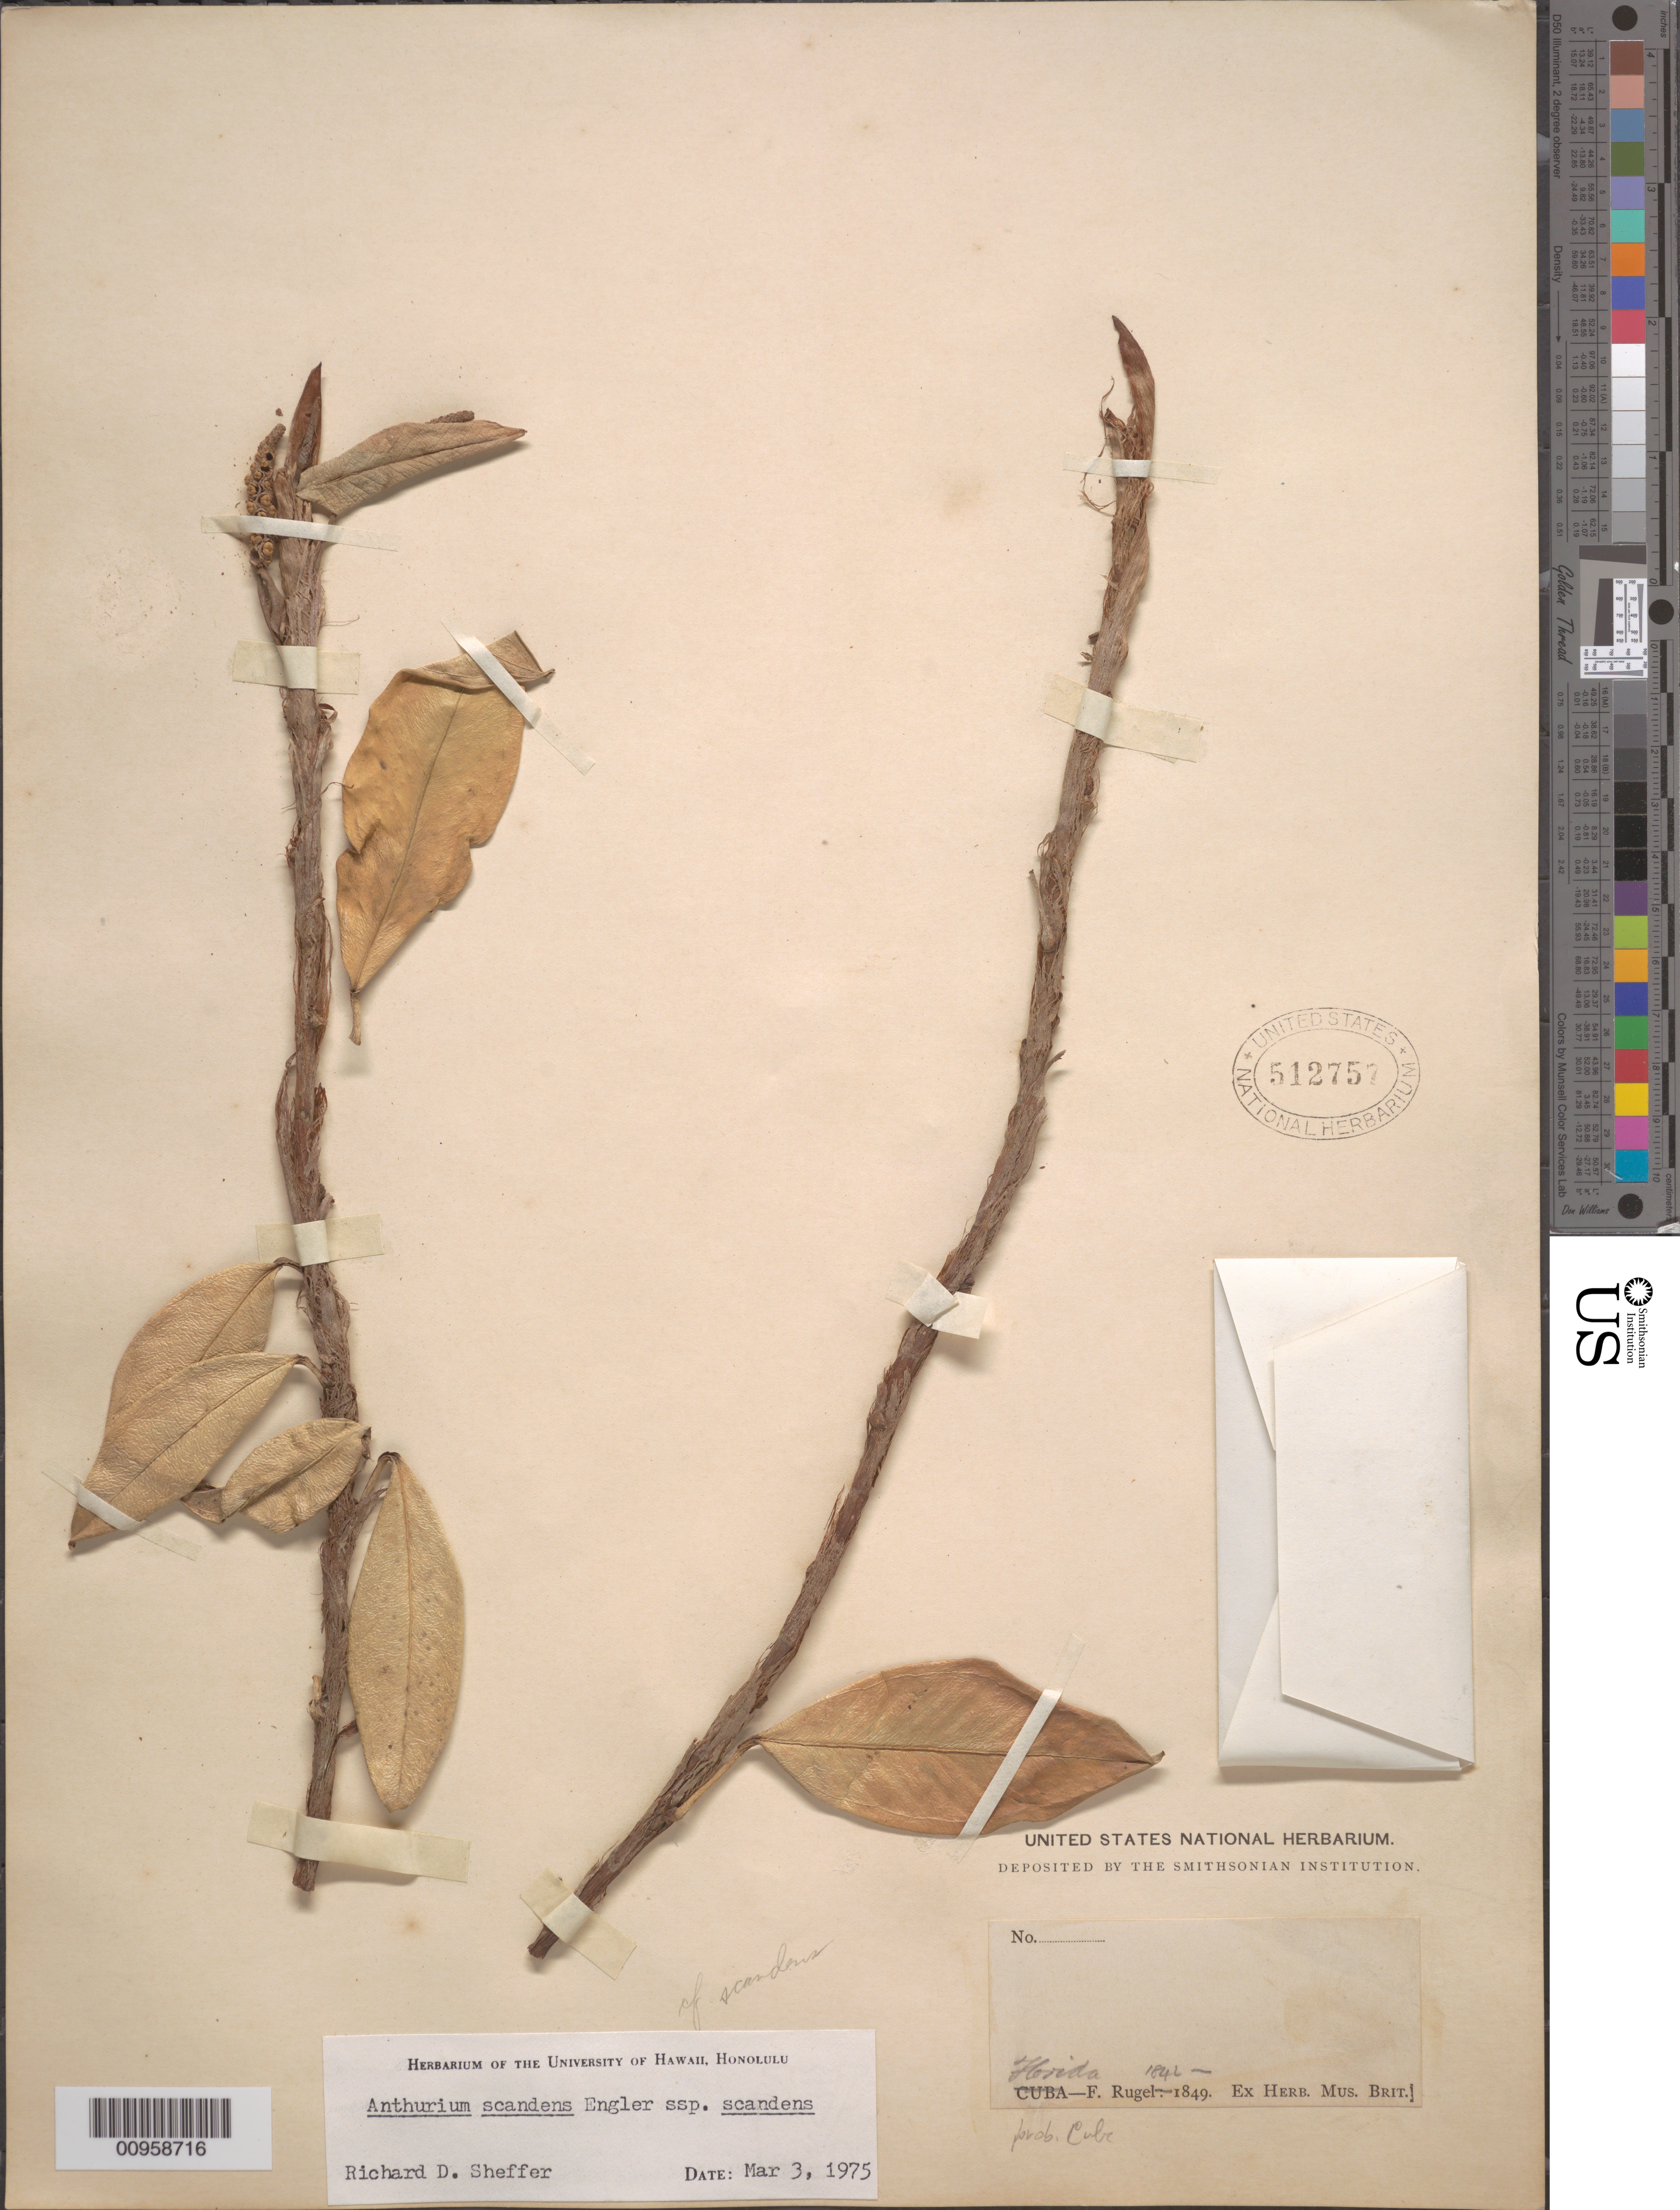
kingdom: Plantae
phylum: Tracheophyta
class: Liliopsida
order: Alismatales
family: Araceae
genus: Anthurium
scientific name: Anthurium scandens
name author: (Aubl.) Engl.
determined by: Sheffer, R. D.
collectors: F. Rugel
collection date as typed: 1842 to -- --- 1849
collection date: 1842/1849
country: Cuba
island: Cuba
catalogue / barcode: US 512757